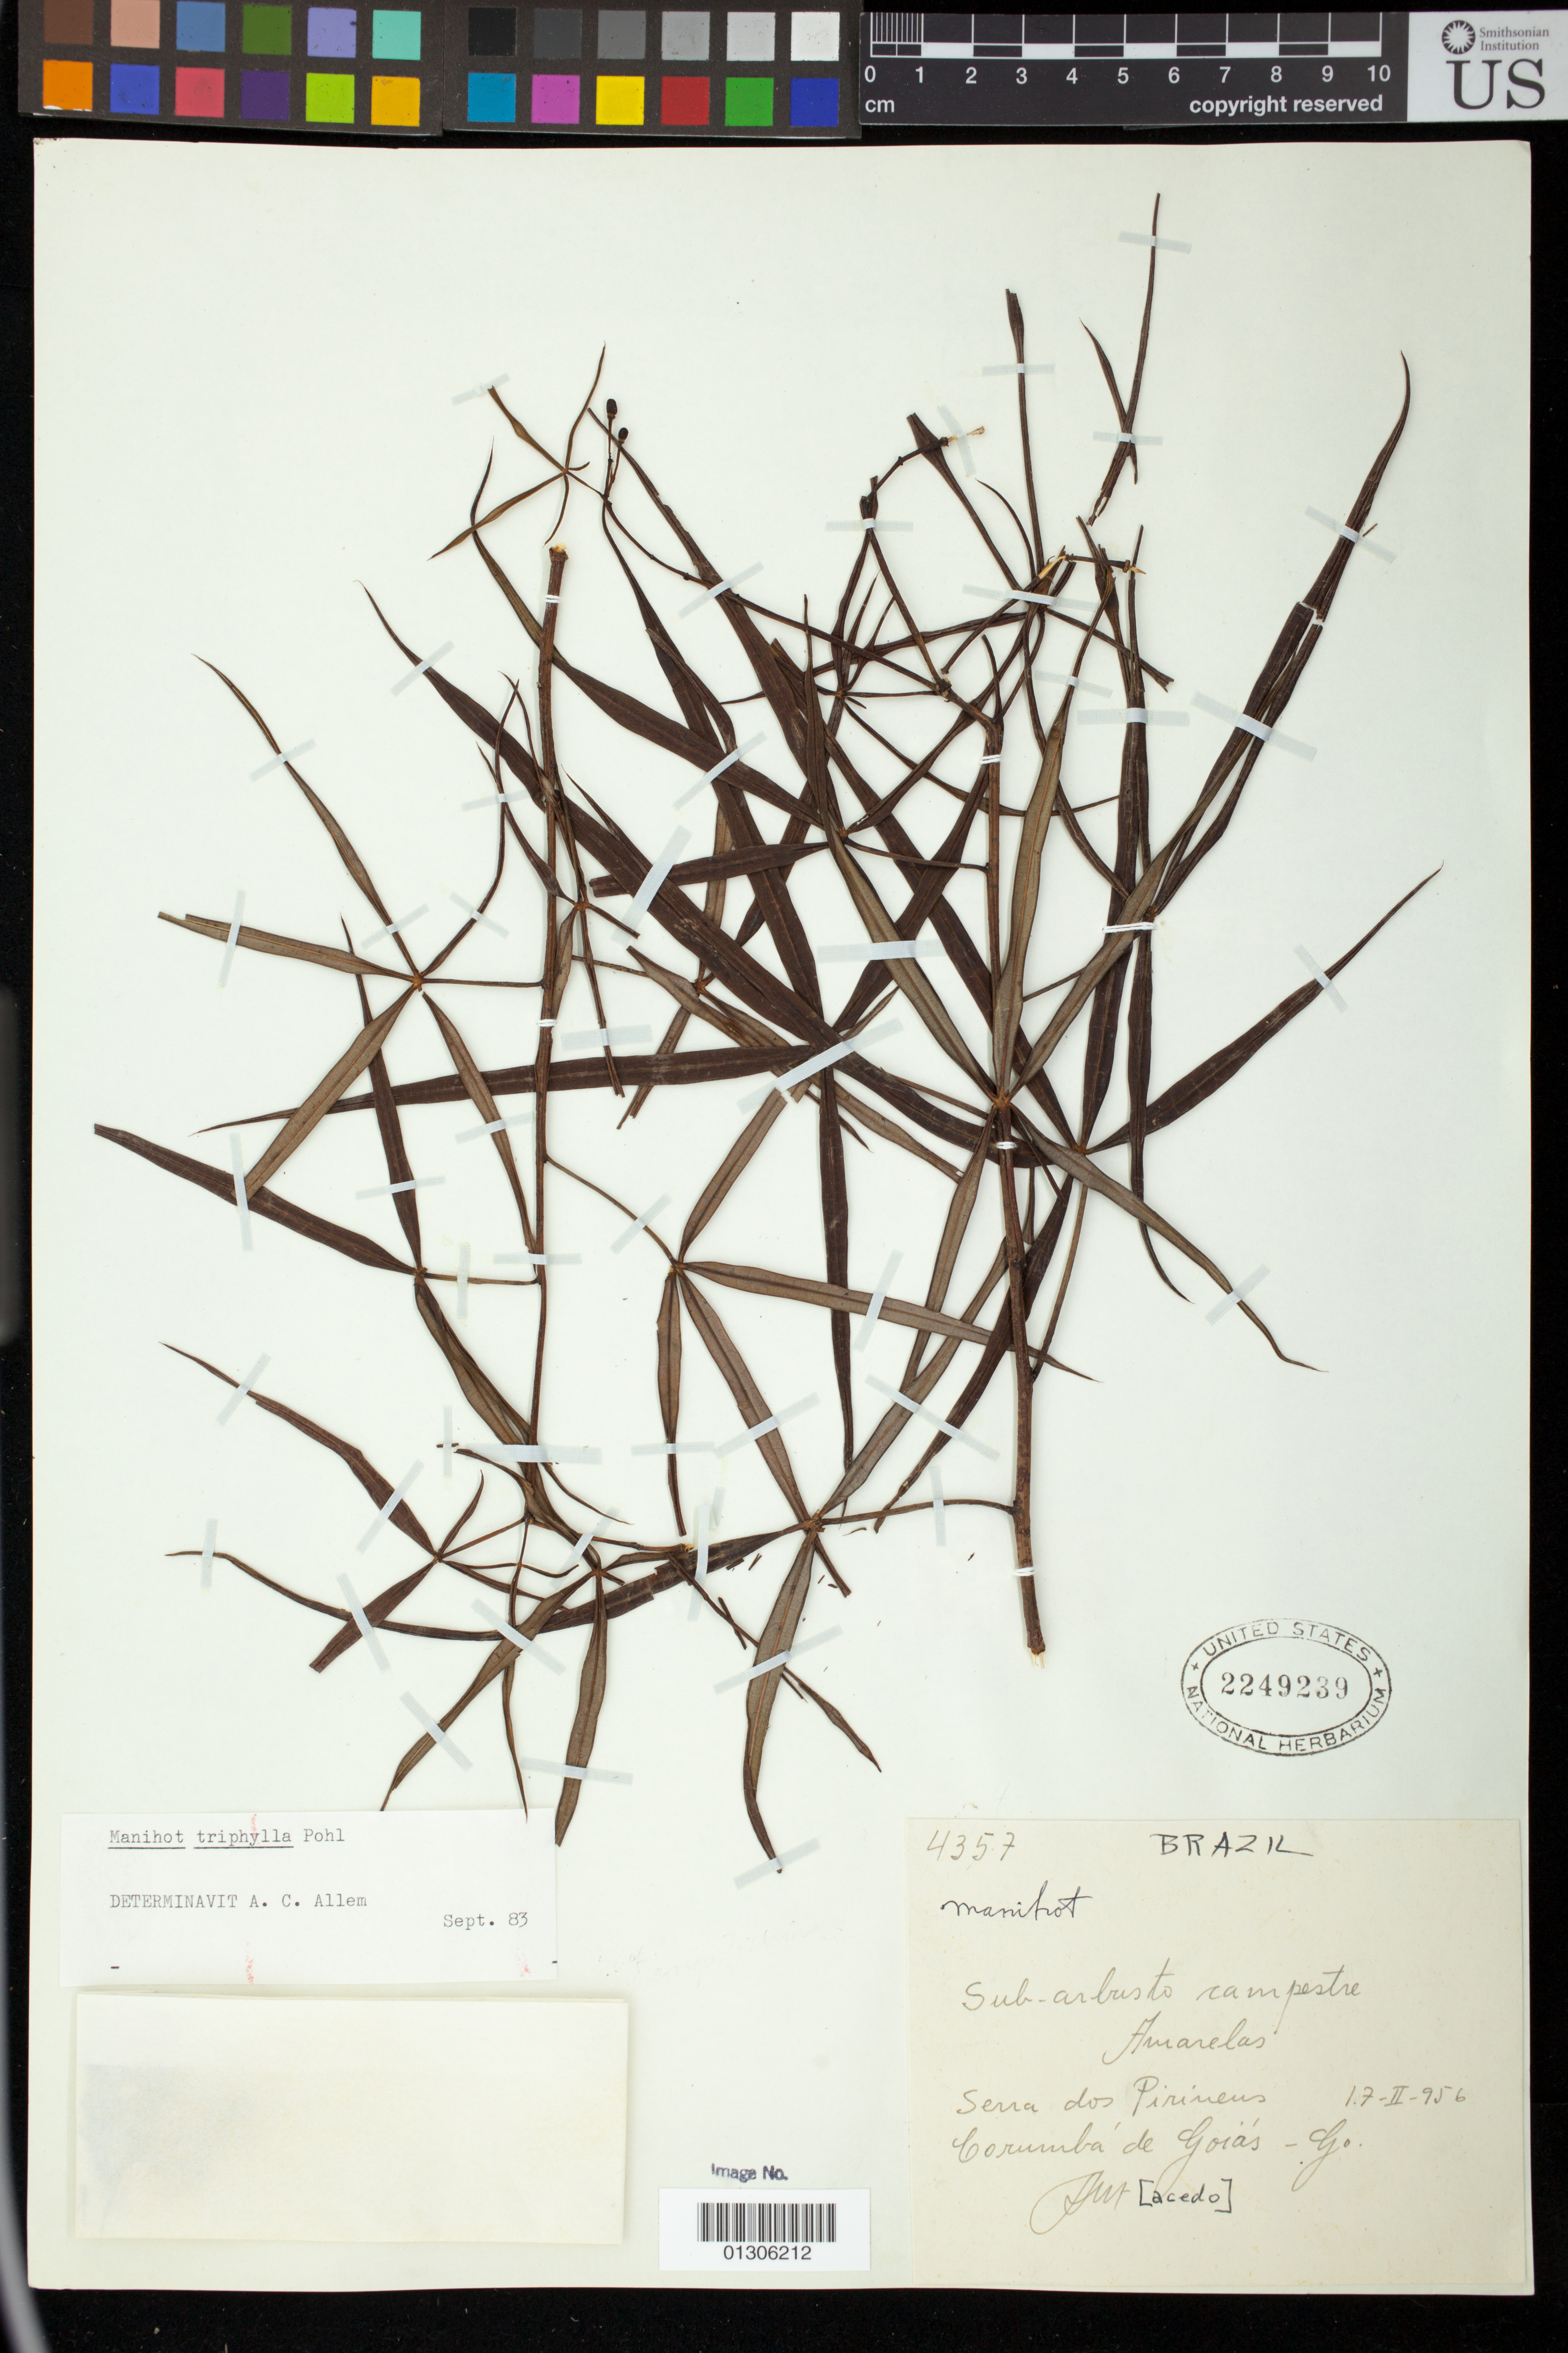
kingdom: Plantae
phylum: Tracheophyta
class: Magnoliopsida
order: Malpighiales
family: Euphorbiaceae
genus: Manihot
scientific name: Manihot triphylla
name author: Pohl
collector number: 4357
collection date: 1956-02-17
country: Brazil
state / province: Goiás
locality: Serra dos Pirineus Corumba de Goiás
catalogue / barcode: US 2249239